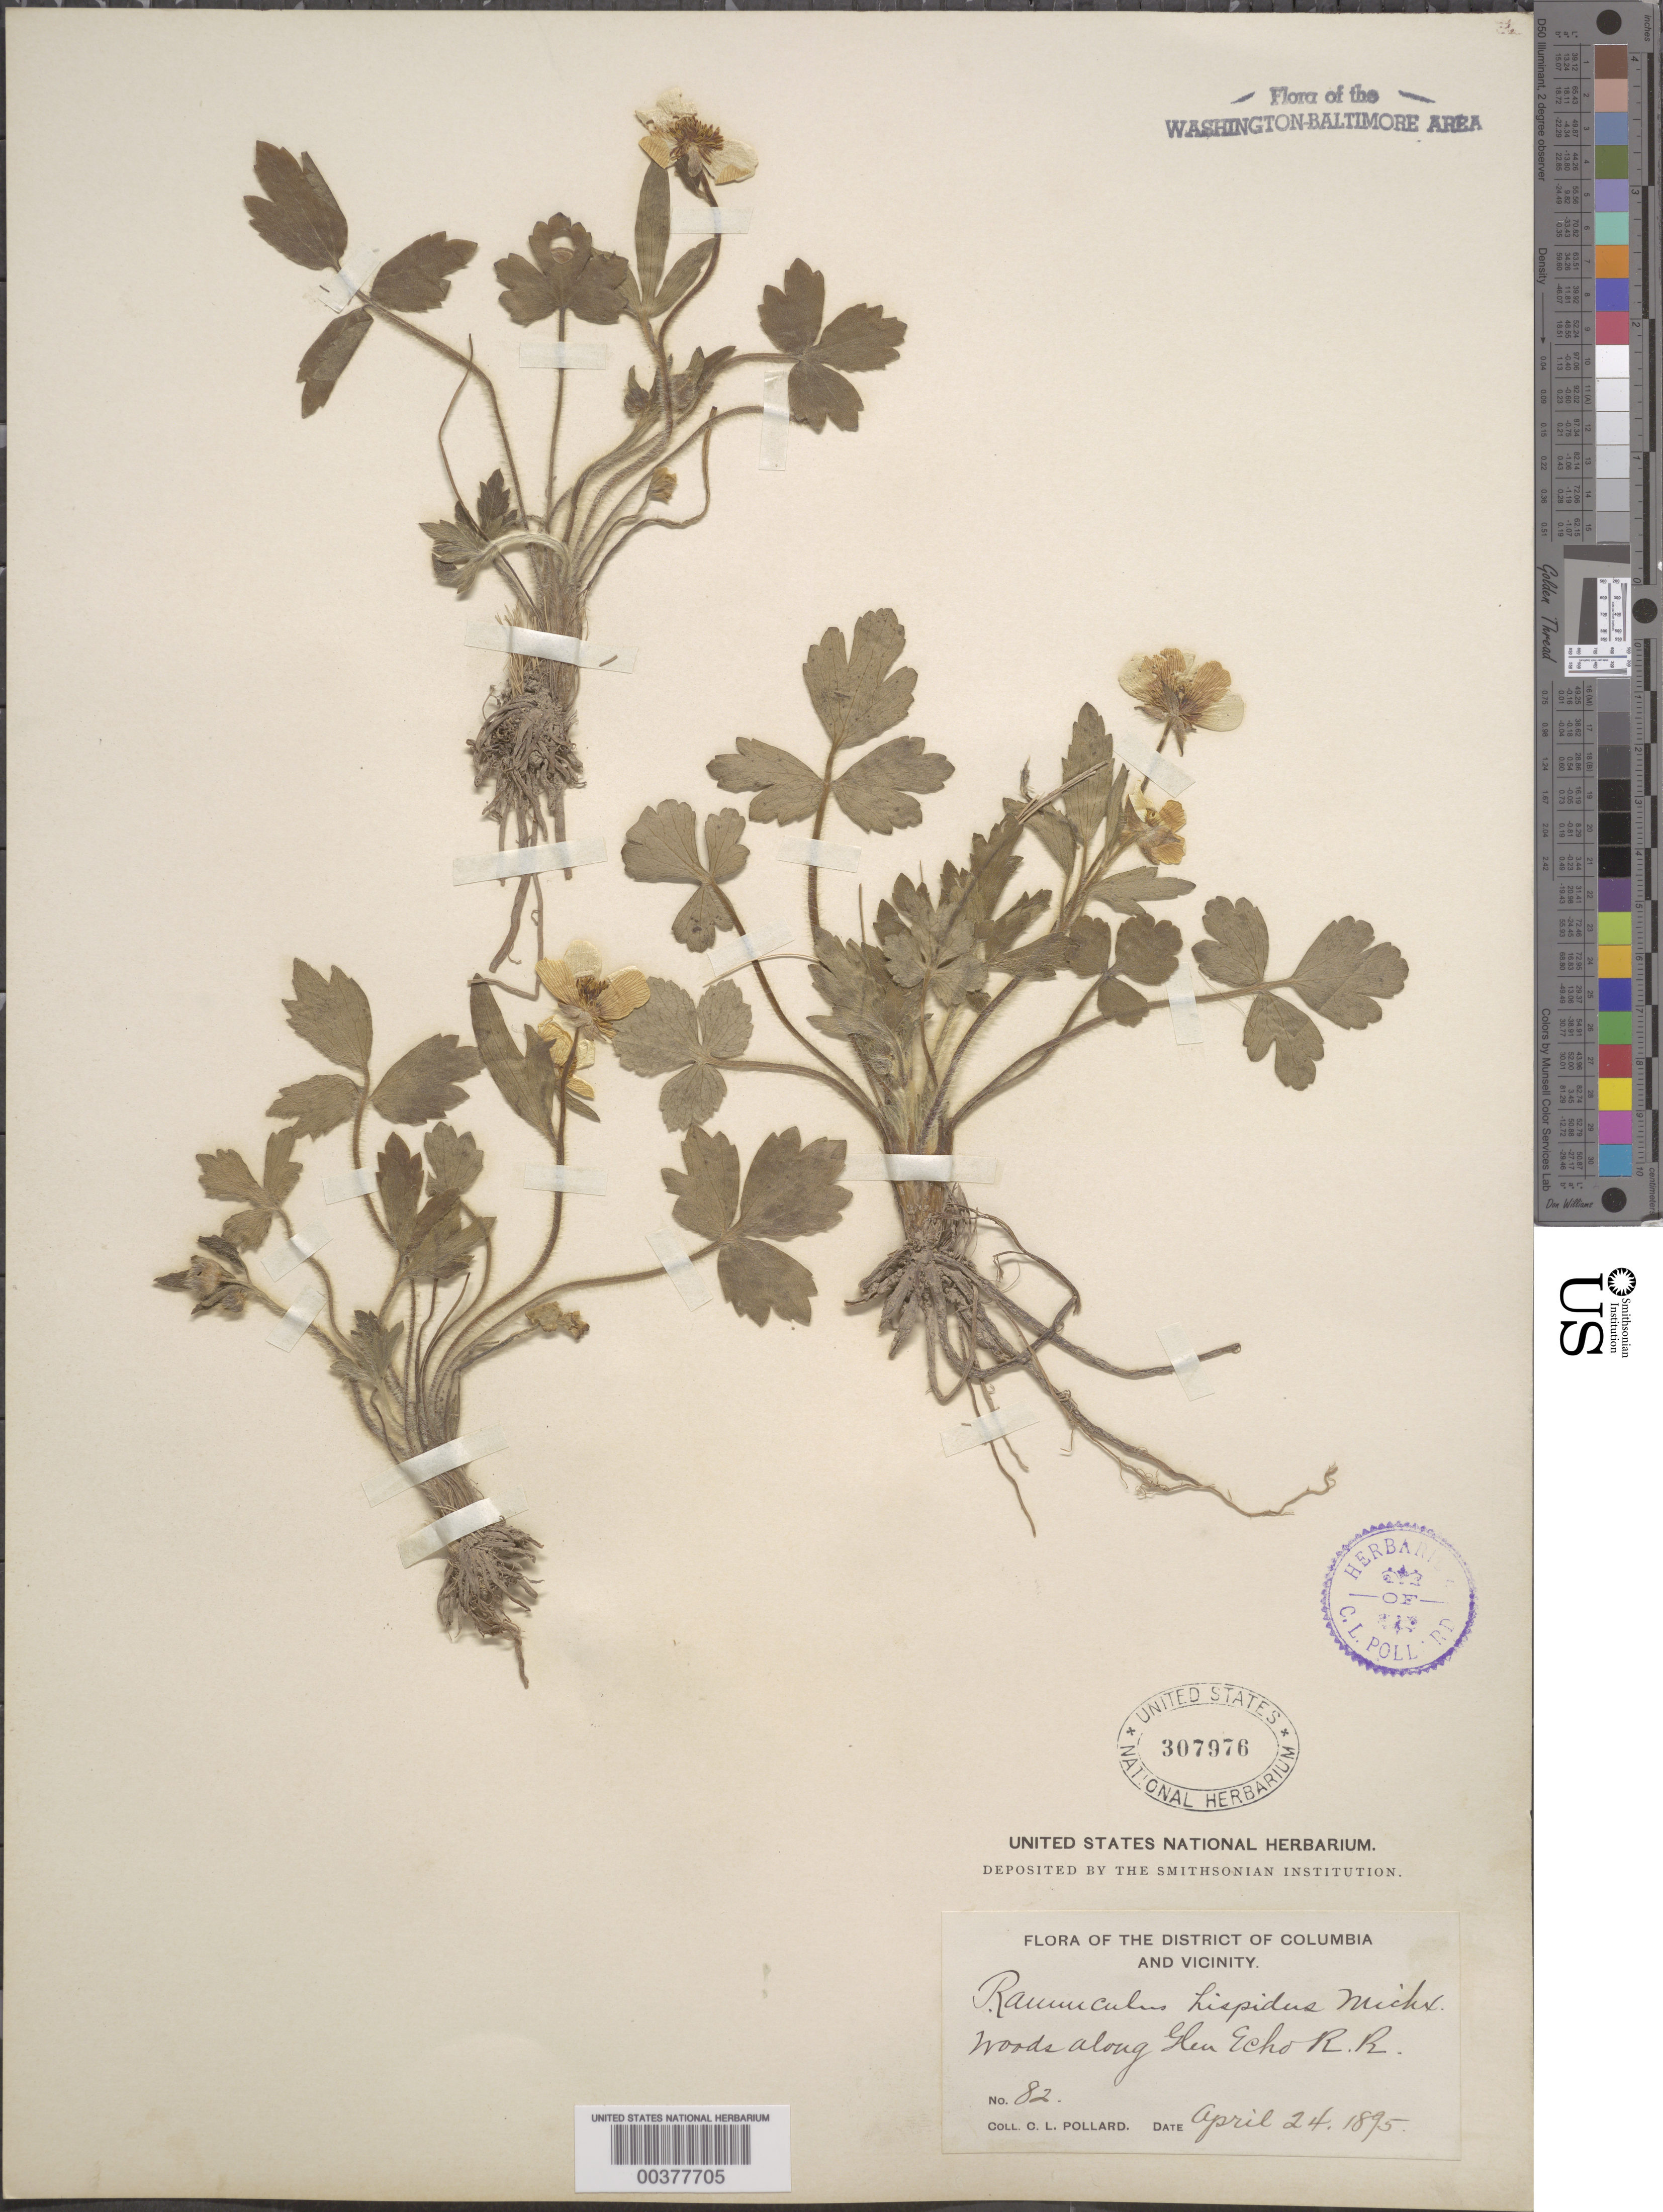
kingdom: Plantae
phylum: Tracheophyta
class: Magnoliopsida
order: Ranunculales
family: Ranunculaceae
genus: Ranunculus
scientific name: Ranunculus hispidus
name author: Michx.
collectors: C. L. Pollard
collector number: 82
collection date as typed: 24 Apr 1895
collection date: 1895-04-24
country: United States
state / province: Maryland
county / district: Montgomery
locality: Glen Echo railroad C. & O. Canal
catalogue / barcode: US 307976